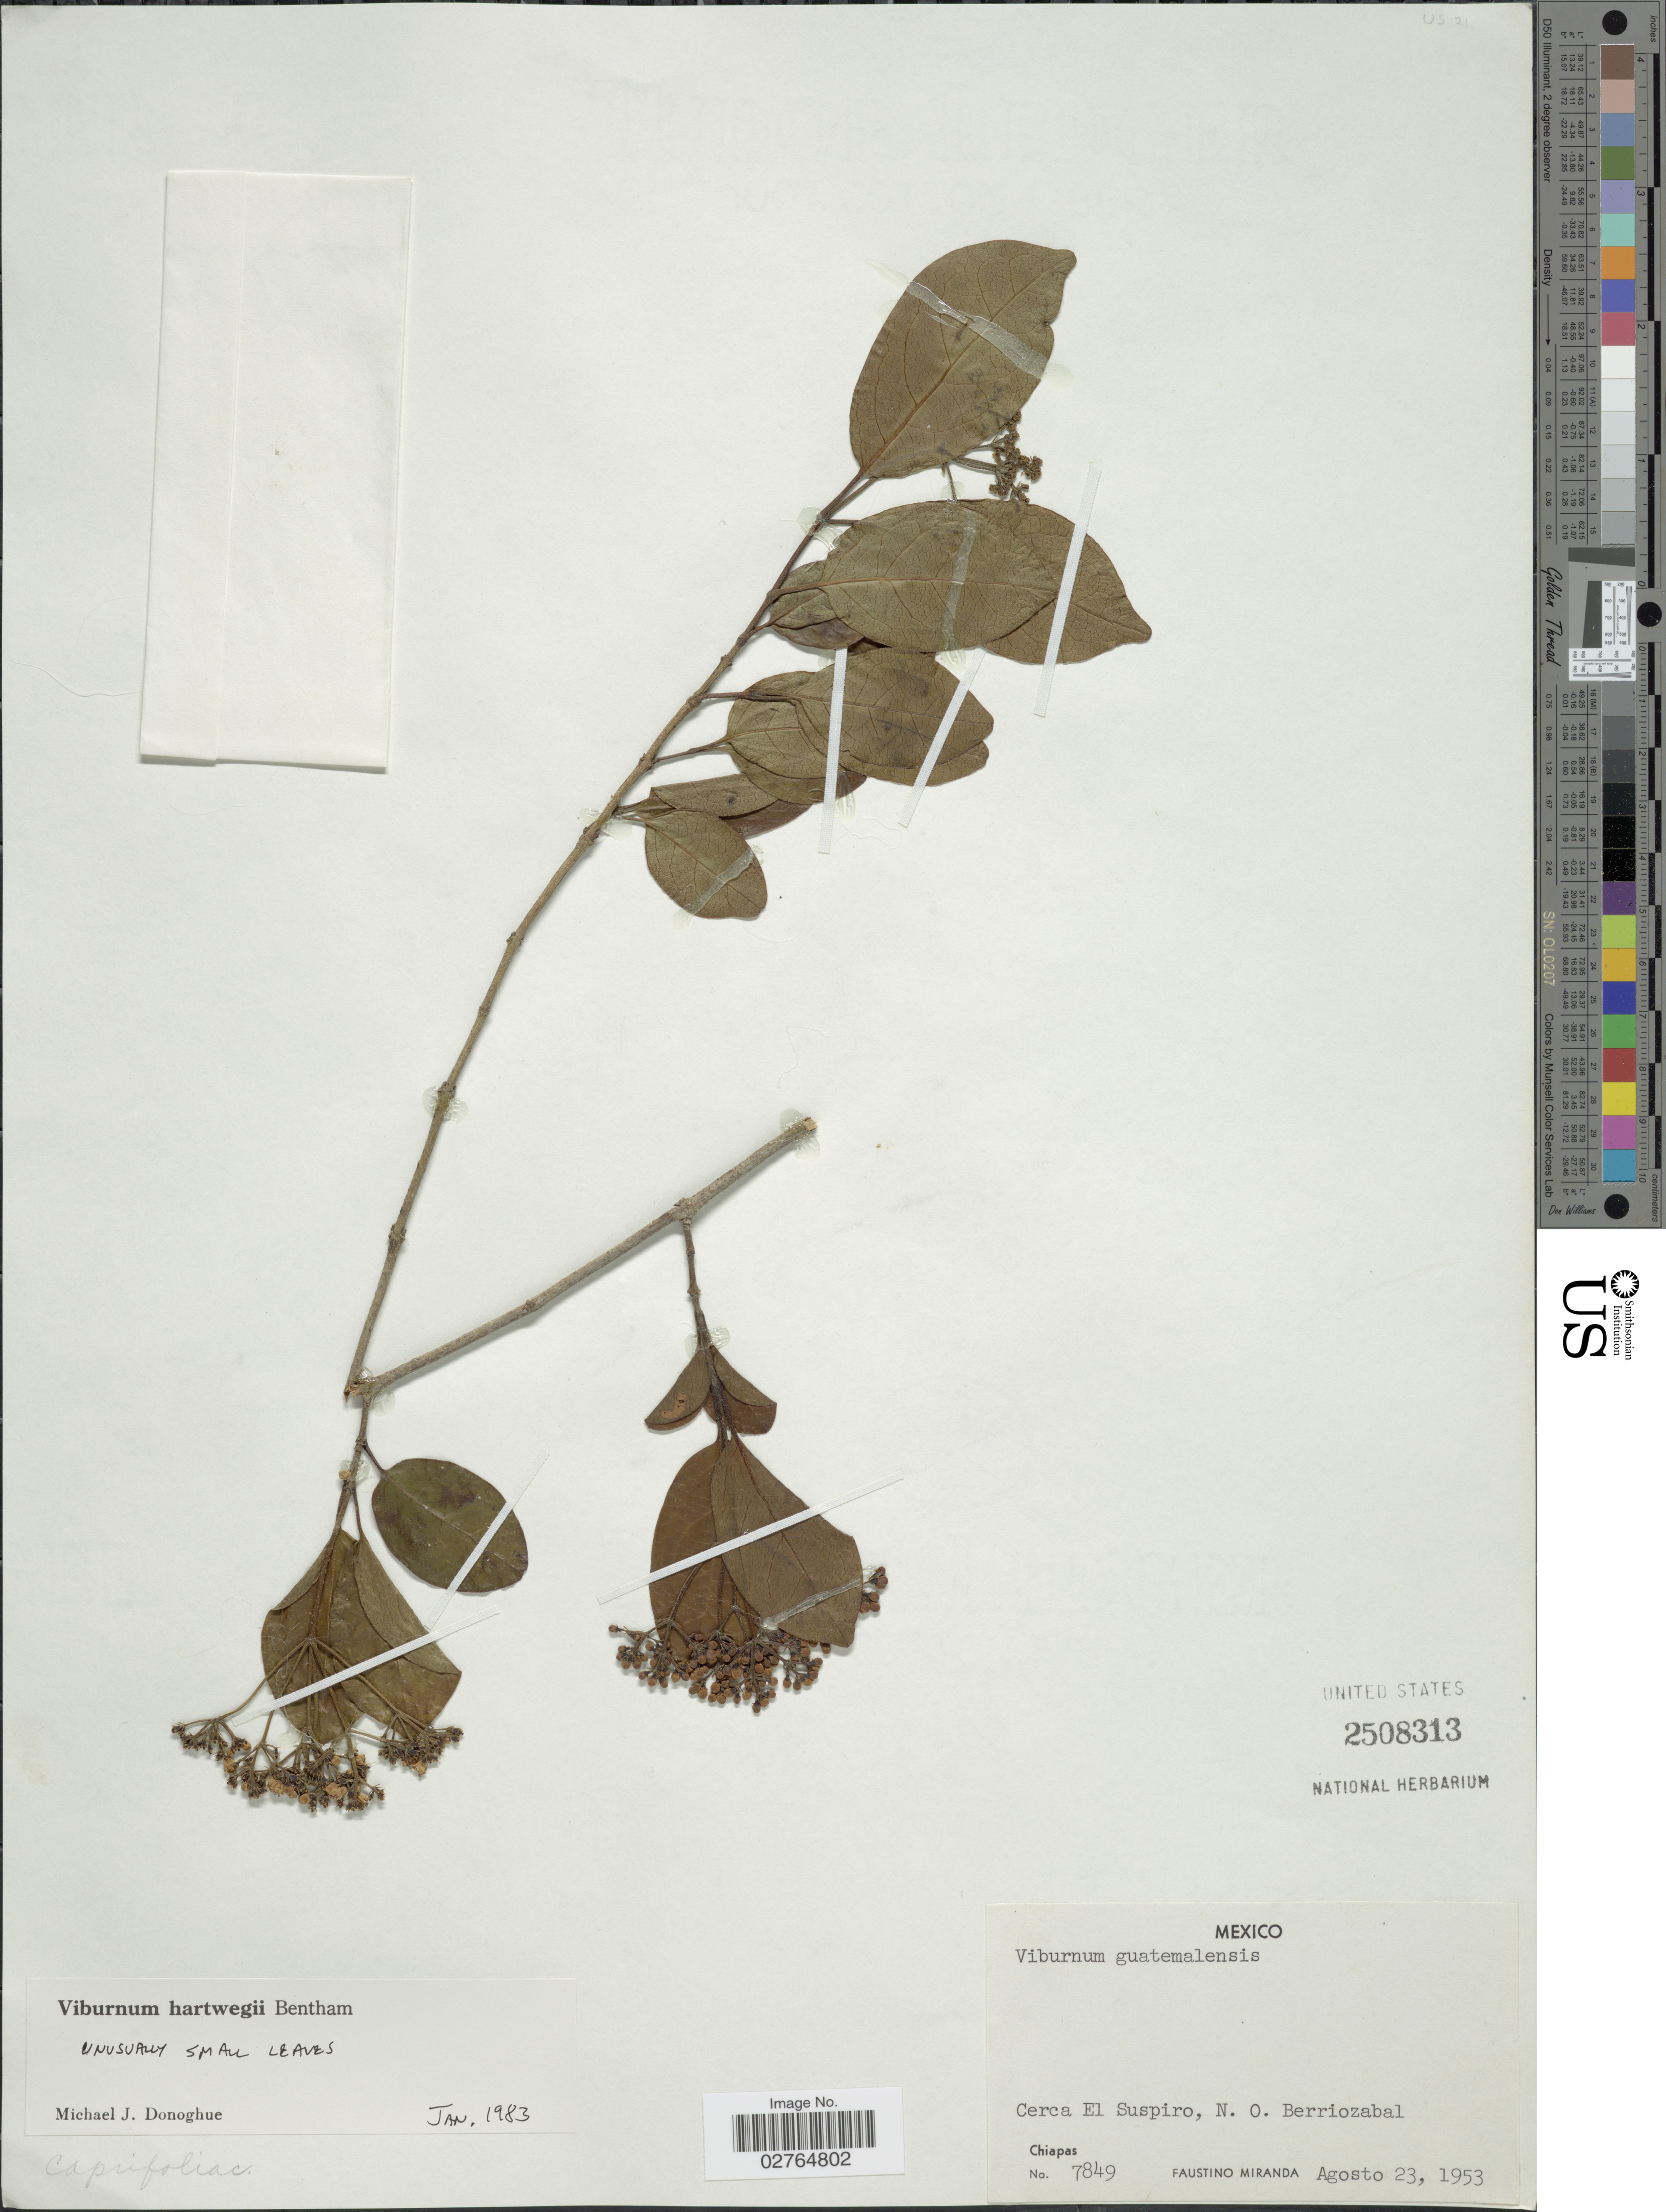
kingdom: Plantae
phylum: Tracheophyta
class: Magnoliopsida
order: Dipsacales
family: Viburnaceae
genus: Viburnum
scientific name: Viburnum hartwegii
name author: Benth.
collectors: F. Miranda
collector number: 7849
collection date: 1953-08-23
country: Mexico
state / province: Chiapas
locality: Cerca El Suspiro, N.O. Berriozabal.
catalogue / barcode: US 2508313